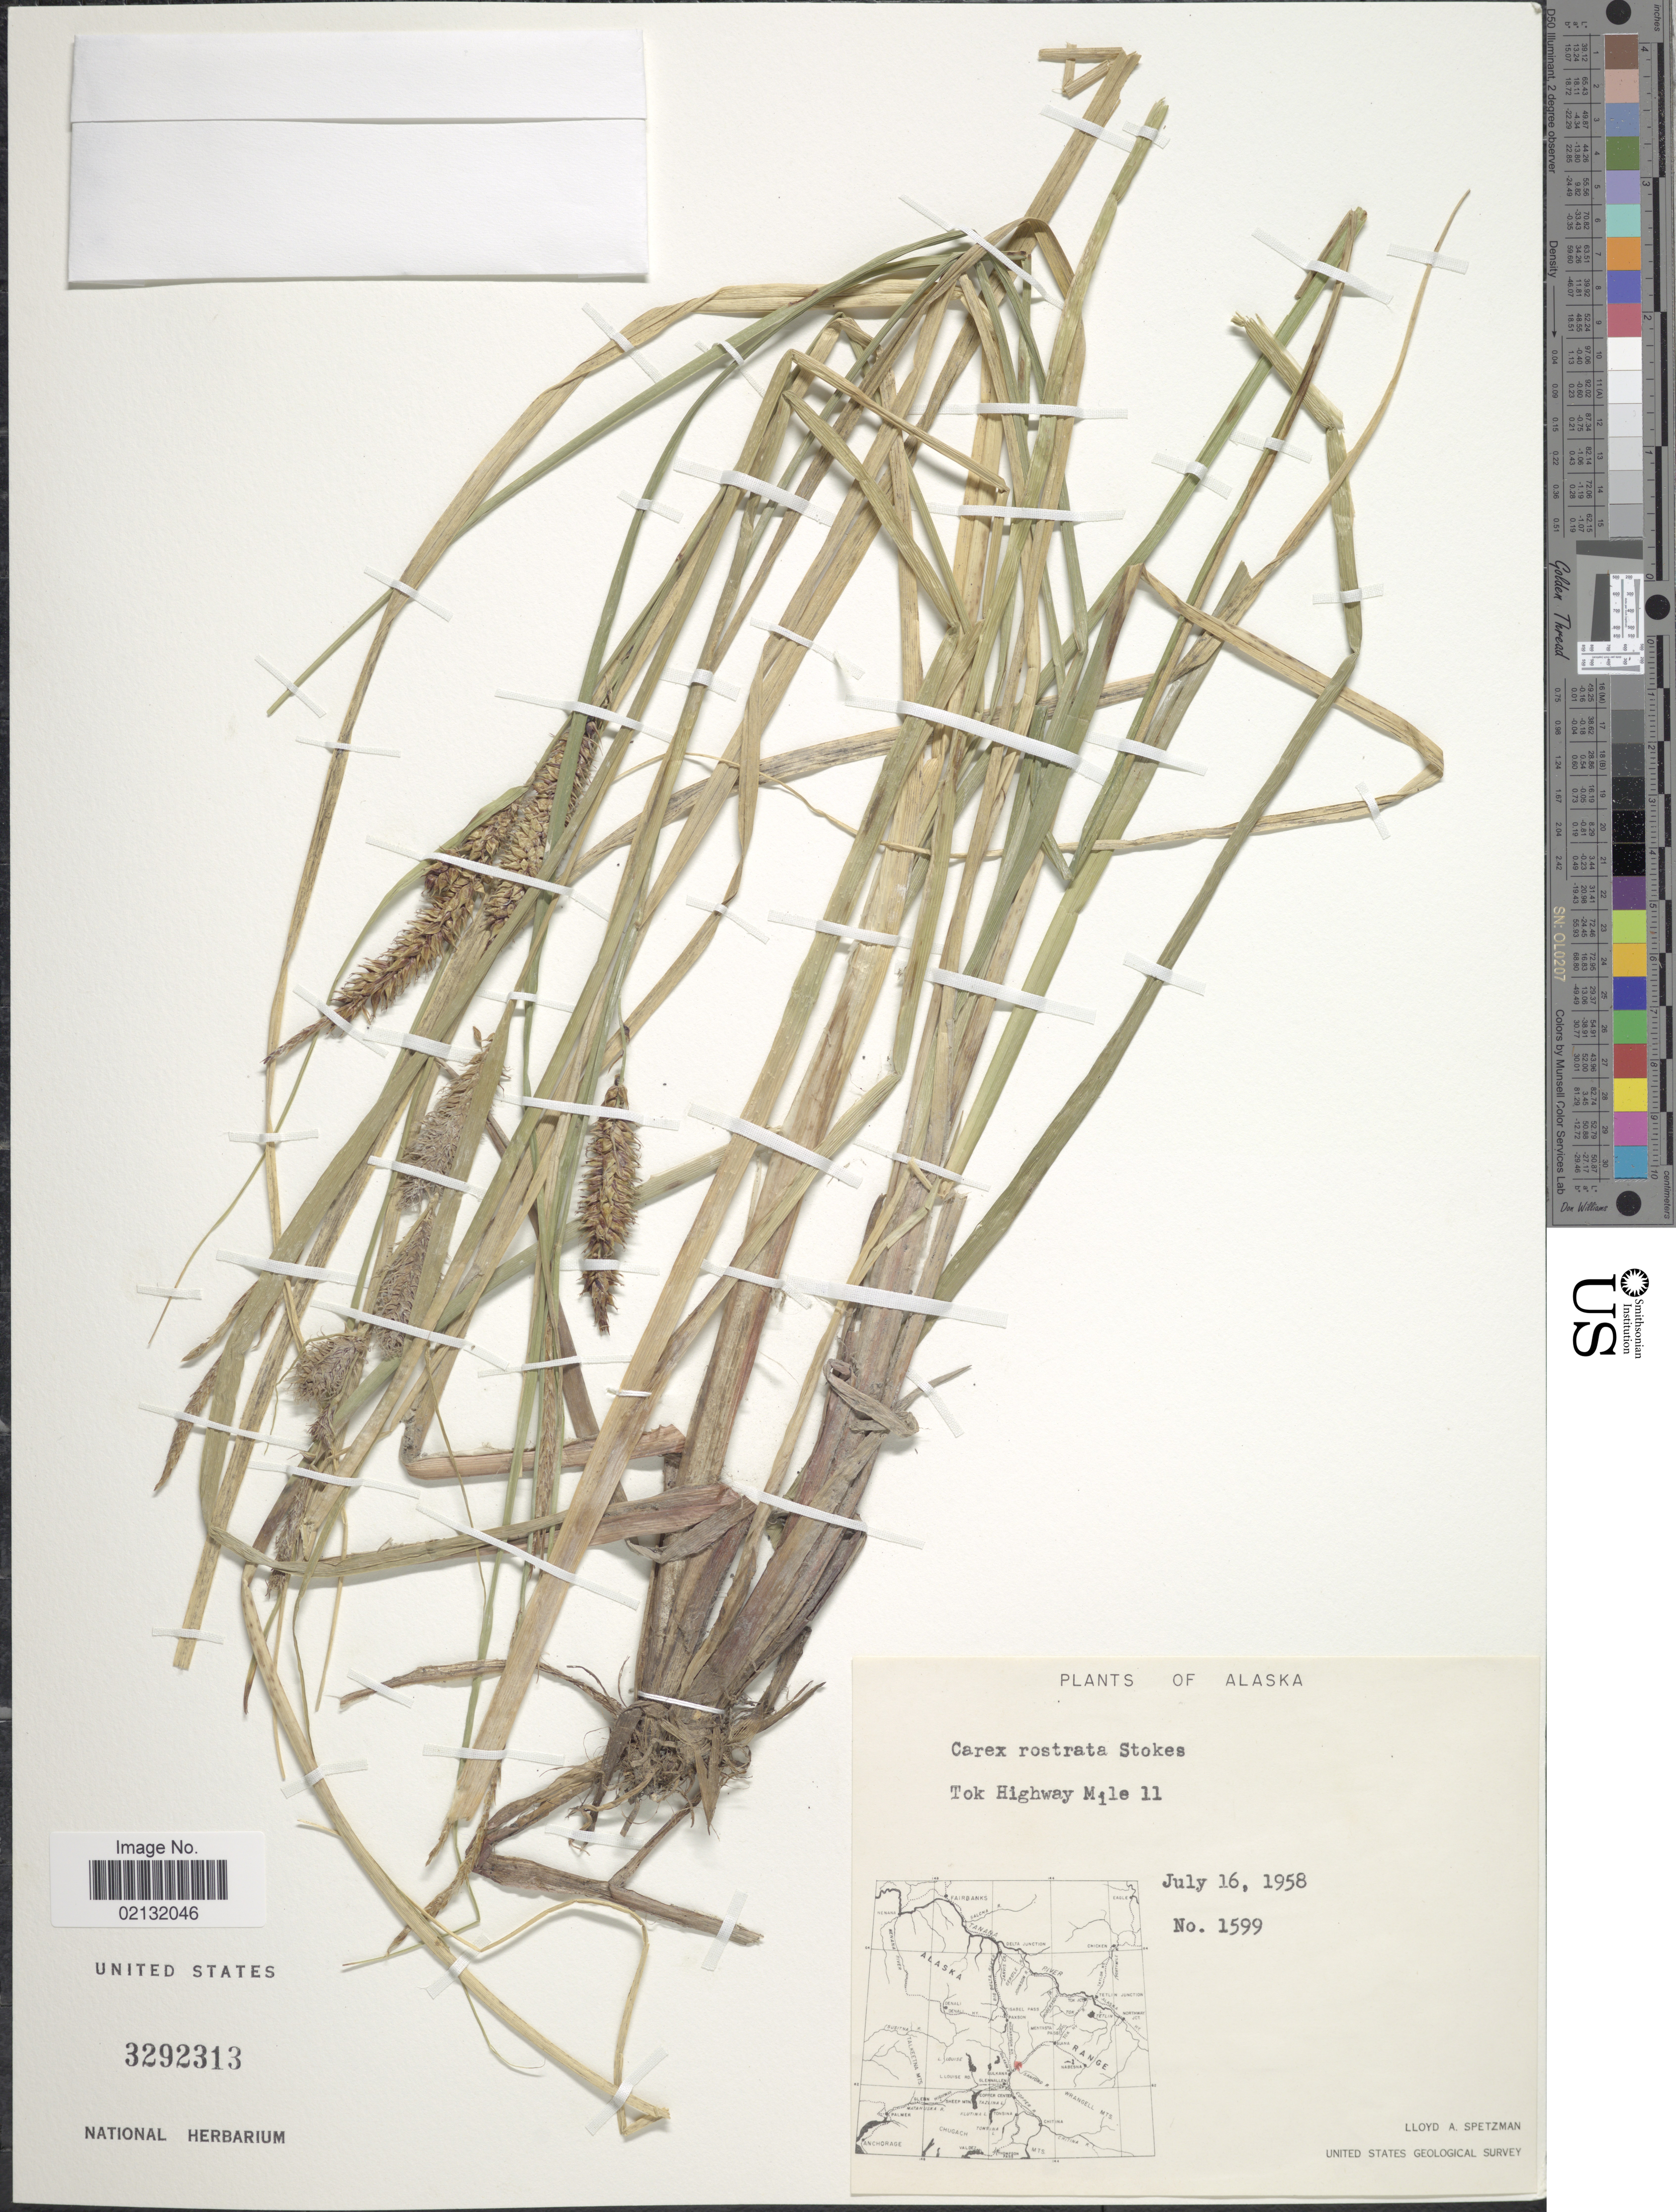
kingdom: Plantae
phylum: Tracheophyta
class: Liliopsida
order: Poales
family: Cyperaceae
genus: Carex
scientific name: Carex rostrata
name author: Stokes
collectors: L. Spetzman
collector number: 1599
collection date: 1958-07-16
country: United States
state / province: Alaska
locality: Tok Highway Mile 11.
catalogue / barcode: US 3292313